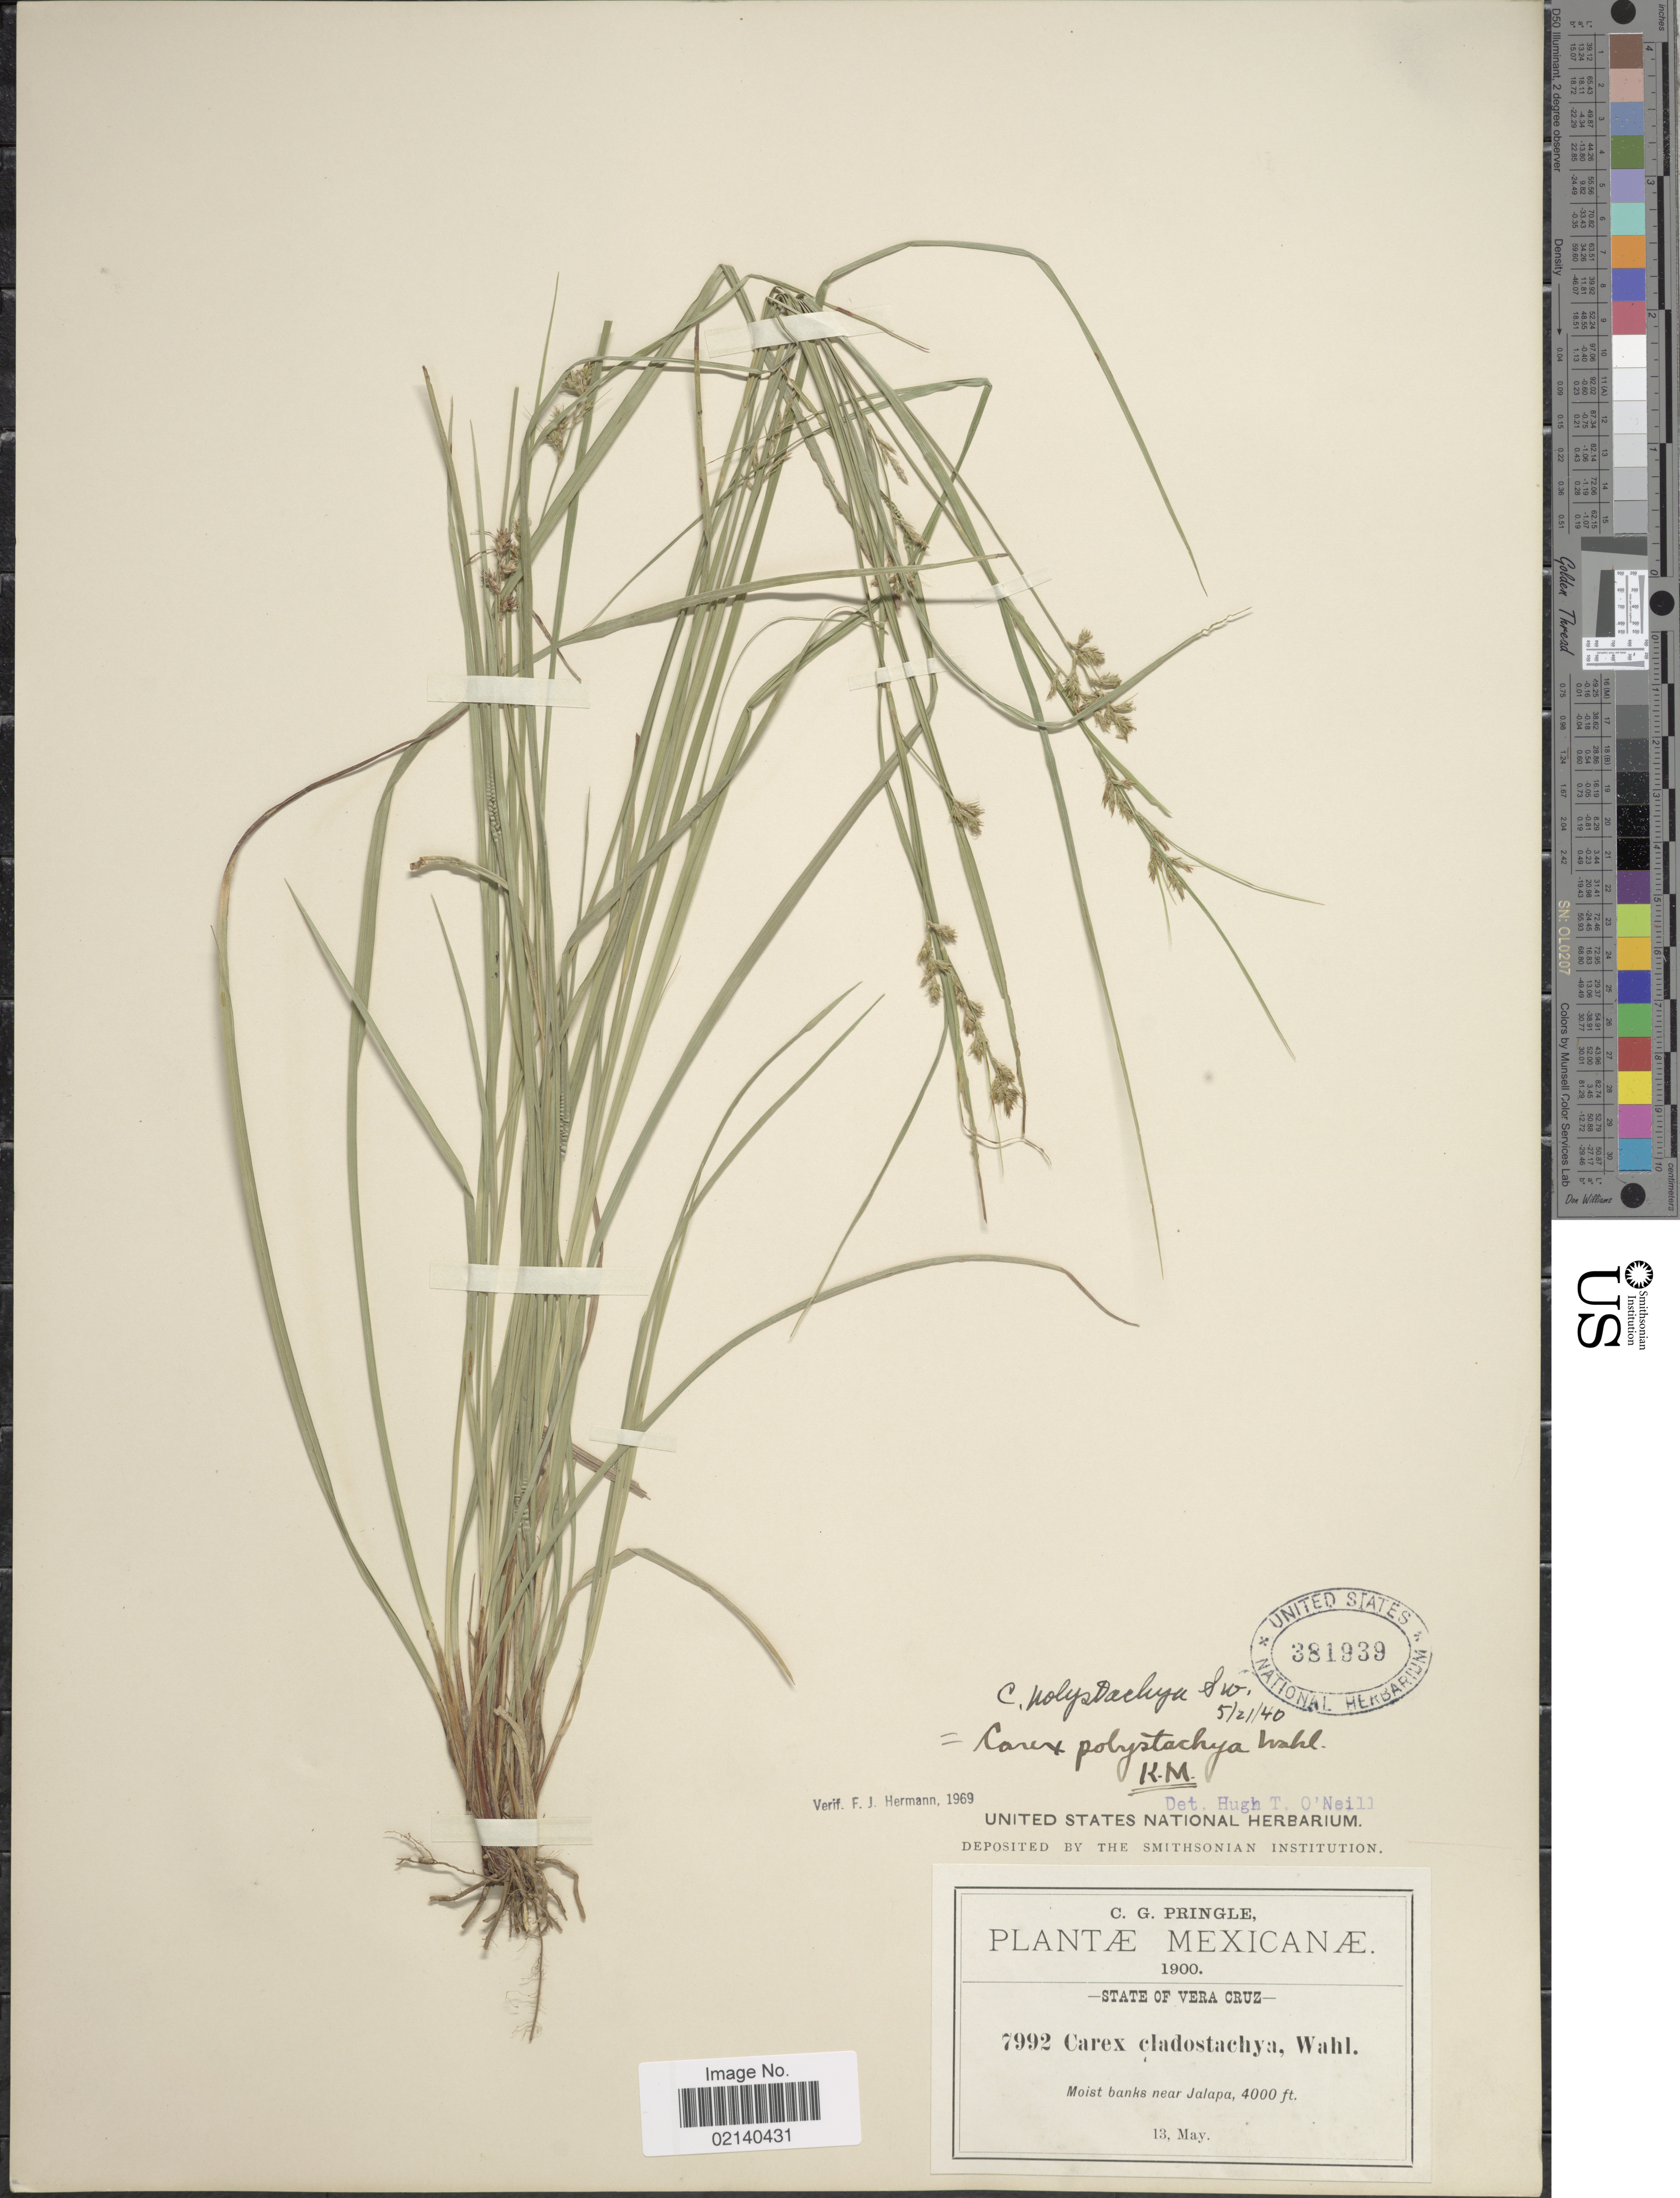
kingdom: Plantae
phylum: Tracheophyta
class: Liliopsida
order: Poales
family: Cyperaceae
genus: Carex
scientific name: Carex polystachya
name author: Sw. ex Wahlenb.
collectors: C. G. Pringle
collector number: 7992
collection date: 1900-05-13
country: Mexico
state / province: Veracruz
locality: Moist banks near Jalapa.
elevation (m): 1219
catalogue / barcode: US 381939